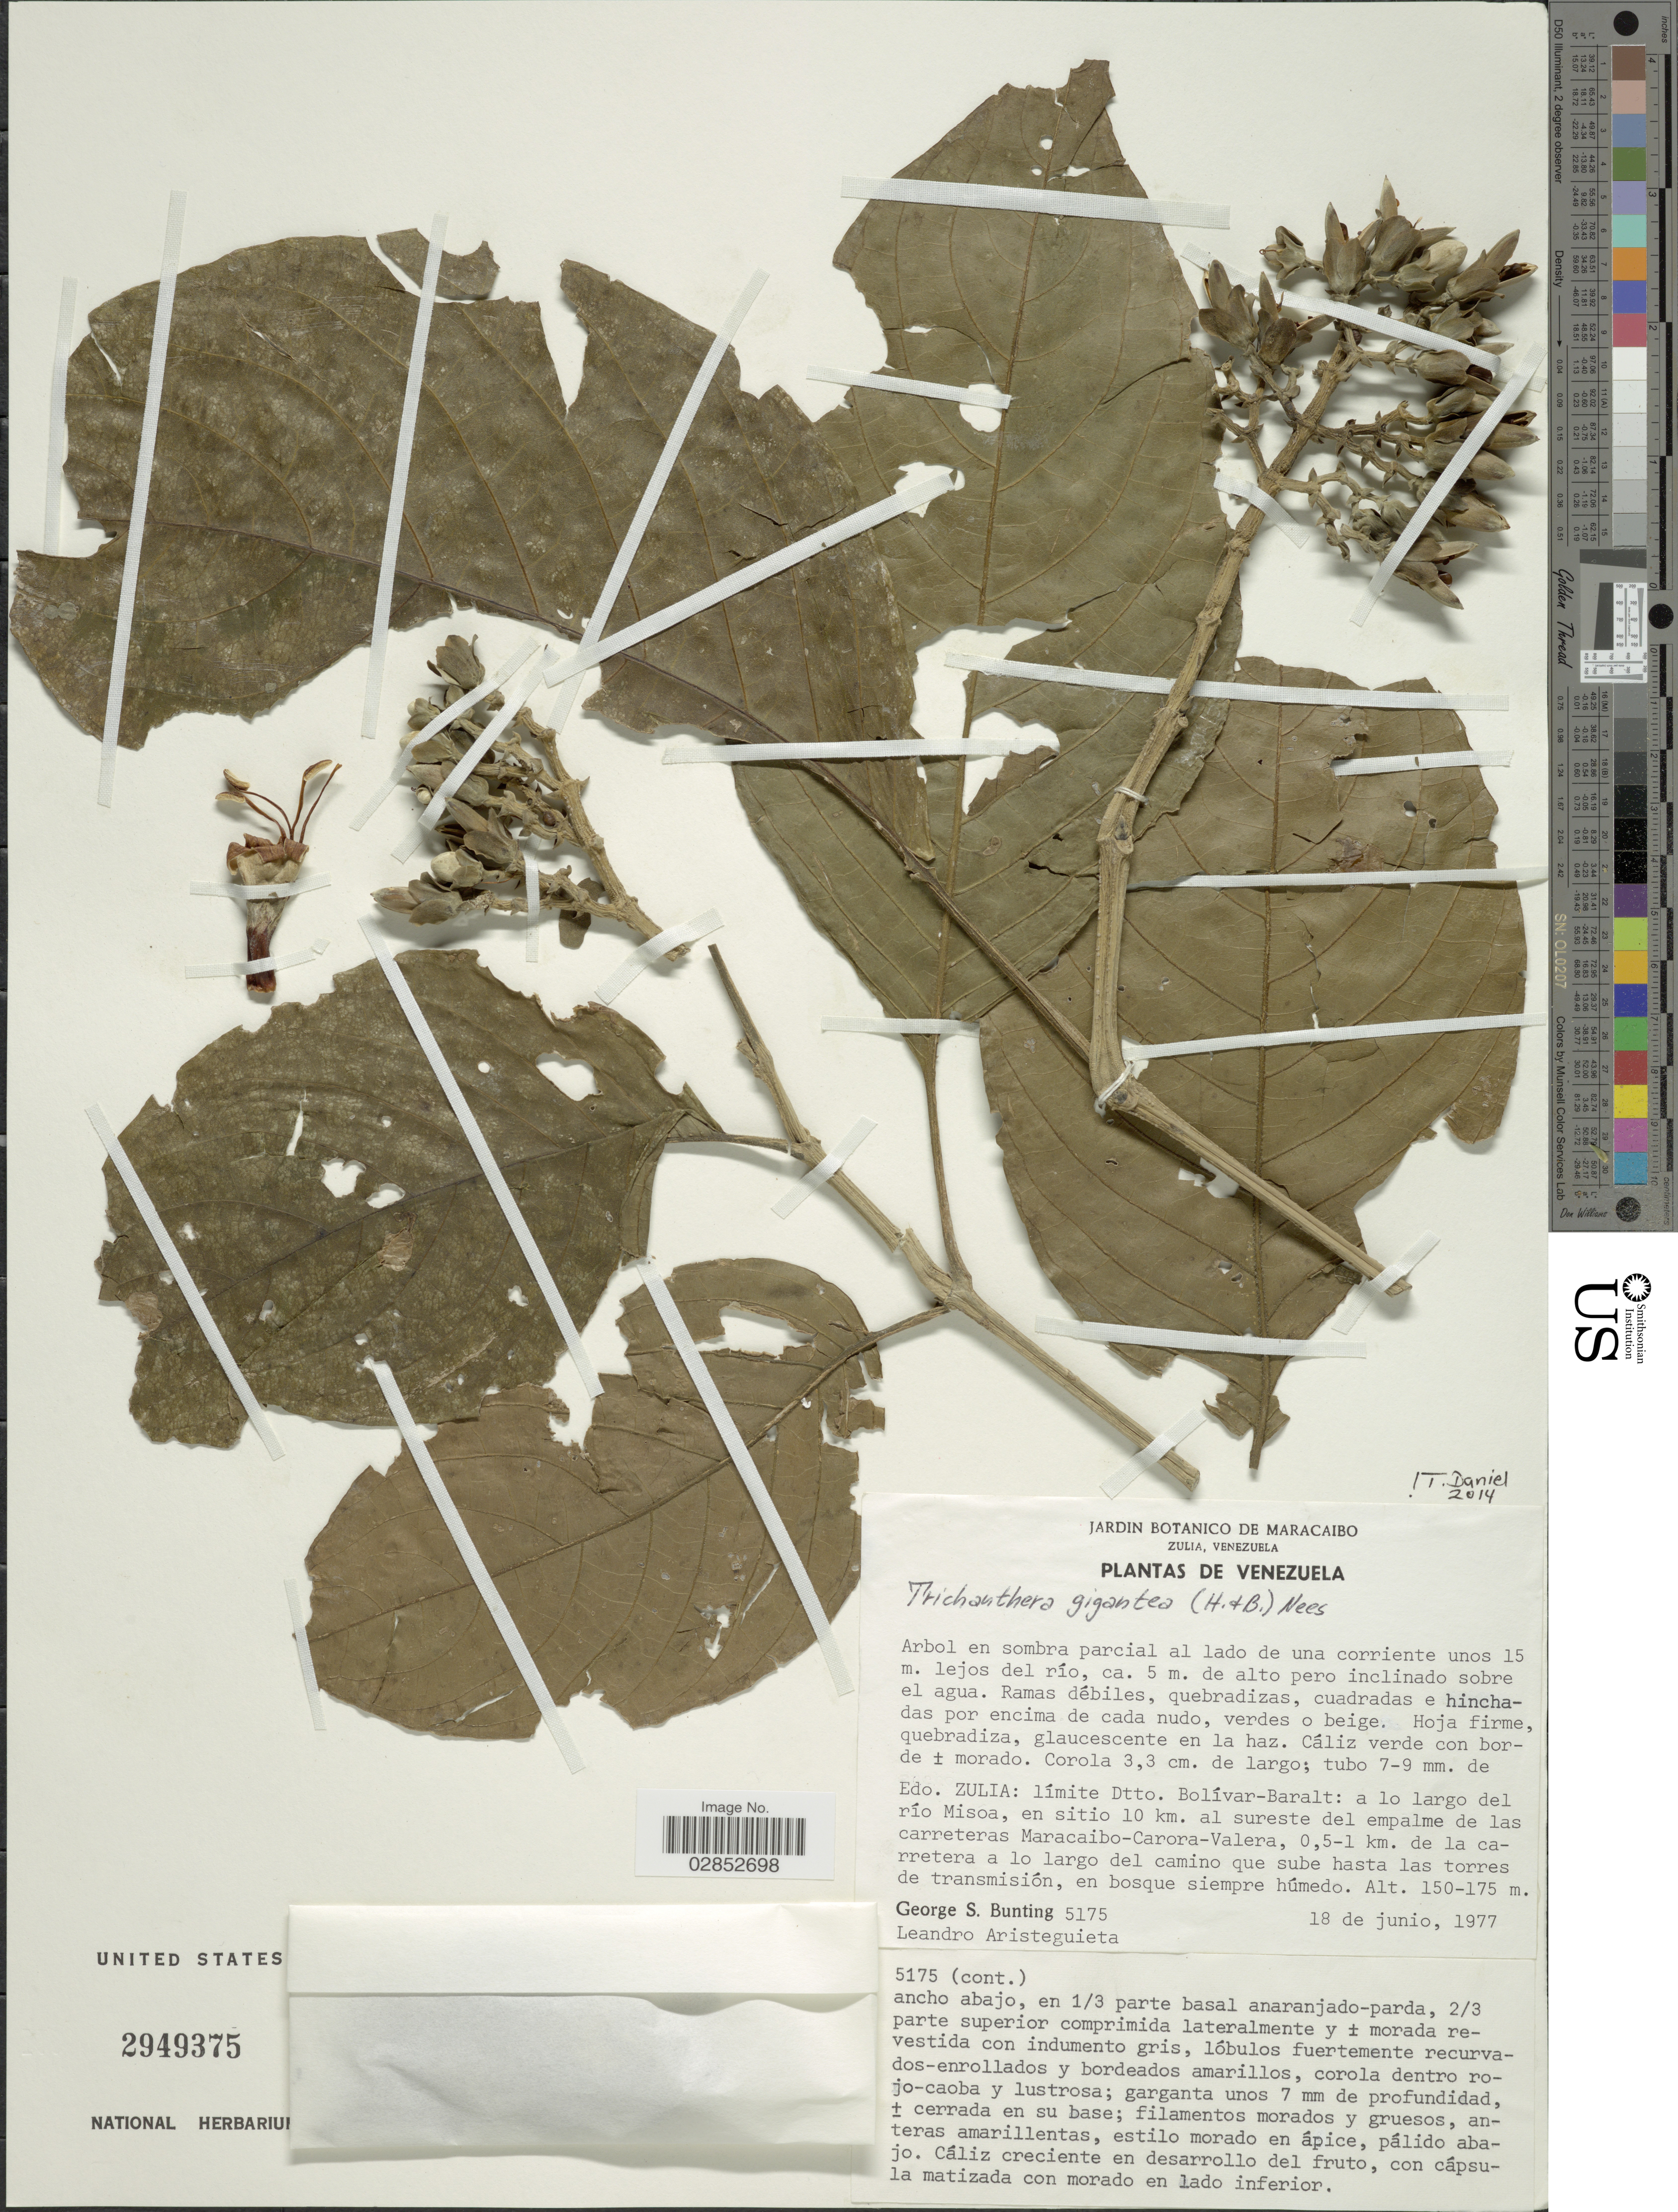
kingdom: Plantae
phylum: Tracheophyta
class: Magnoliopsida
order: Lamiales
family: Acanthaceae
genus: Trichanthera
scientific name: Trichanthera gigantea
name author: (Bonpl.) Nees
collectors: G. S. Bunting & L. Aristeguieta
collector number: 5175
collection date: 1977-06-18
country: Venezuela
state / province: Zulia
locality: Límite Dtto. Bolívar-Baralt: a lo largo del río Misoa, en sitio 10 km. al sureste del empalme de la carreteras Maracaibo-Carora-Valera, 0,5-1 km. de la carretera a lo largo del camino que sube hasta las torres de transmisión, en bosque siempre húmedo.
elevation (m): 150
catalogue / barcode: US 2949375